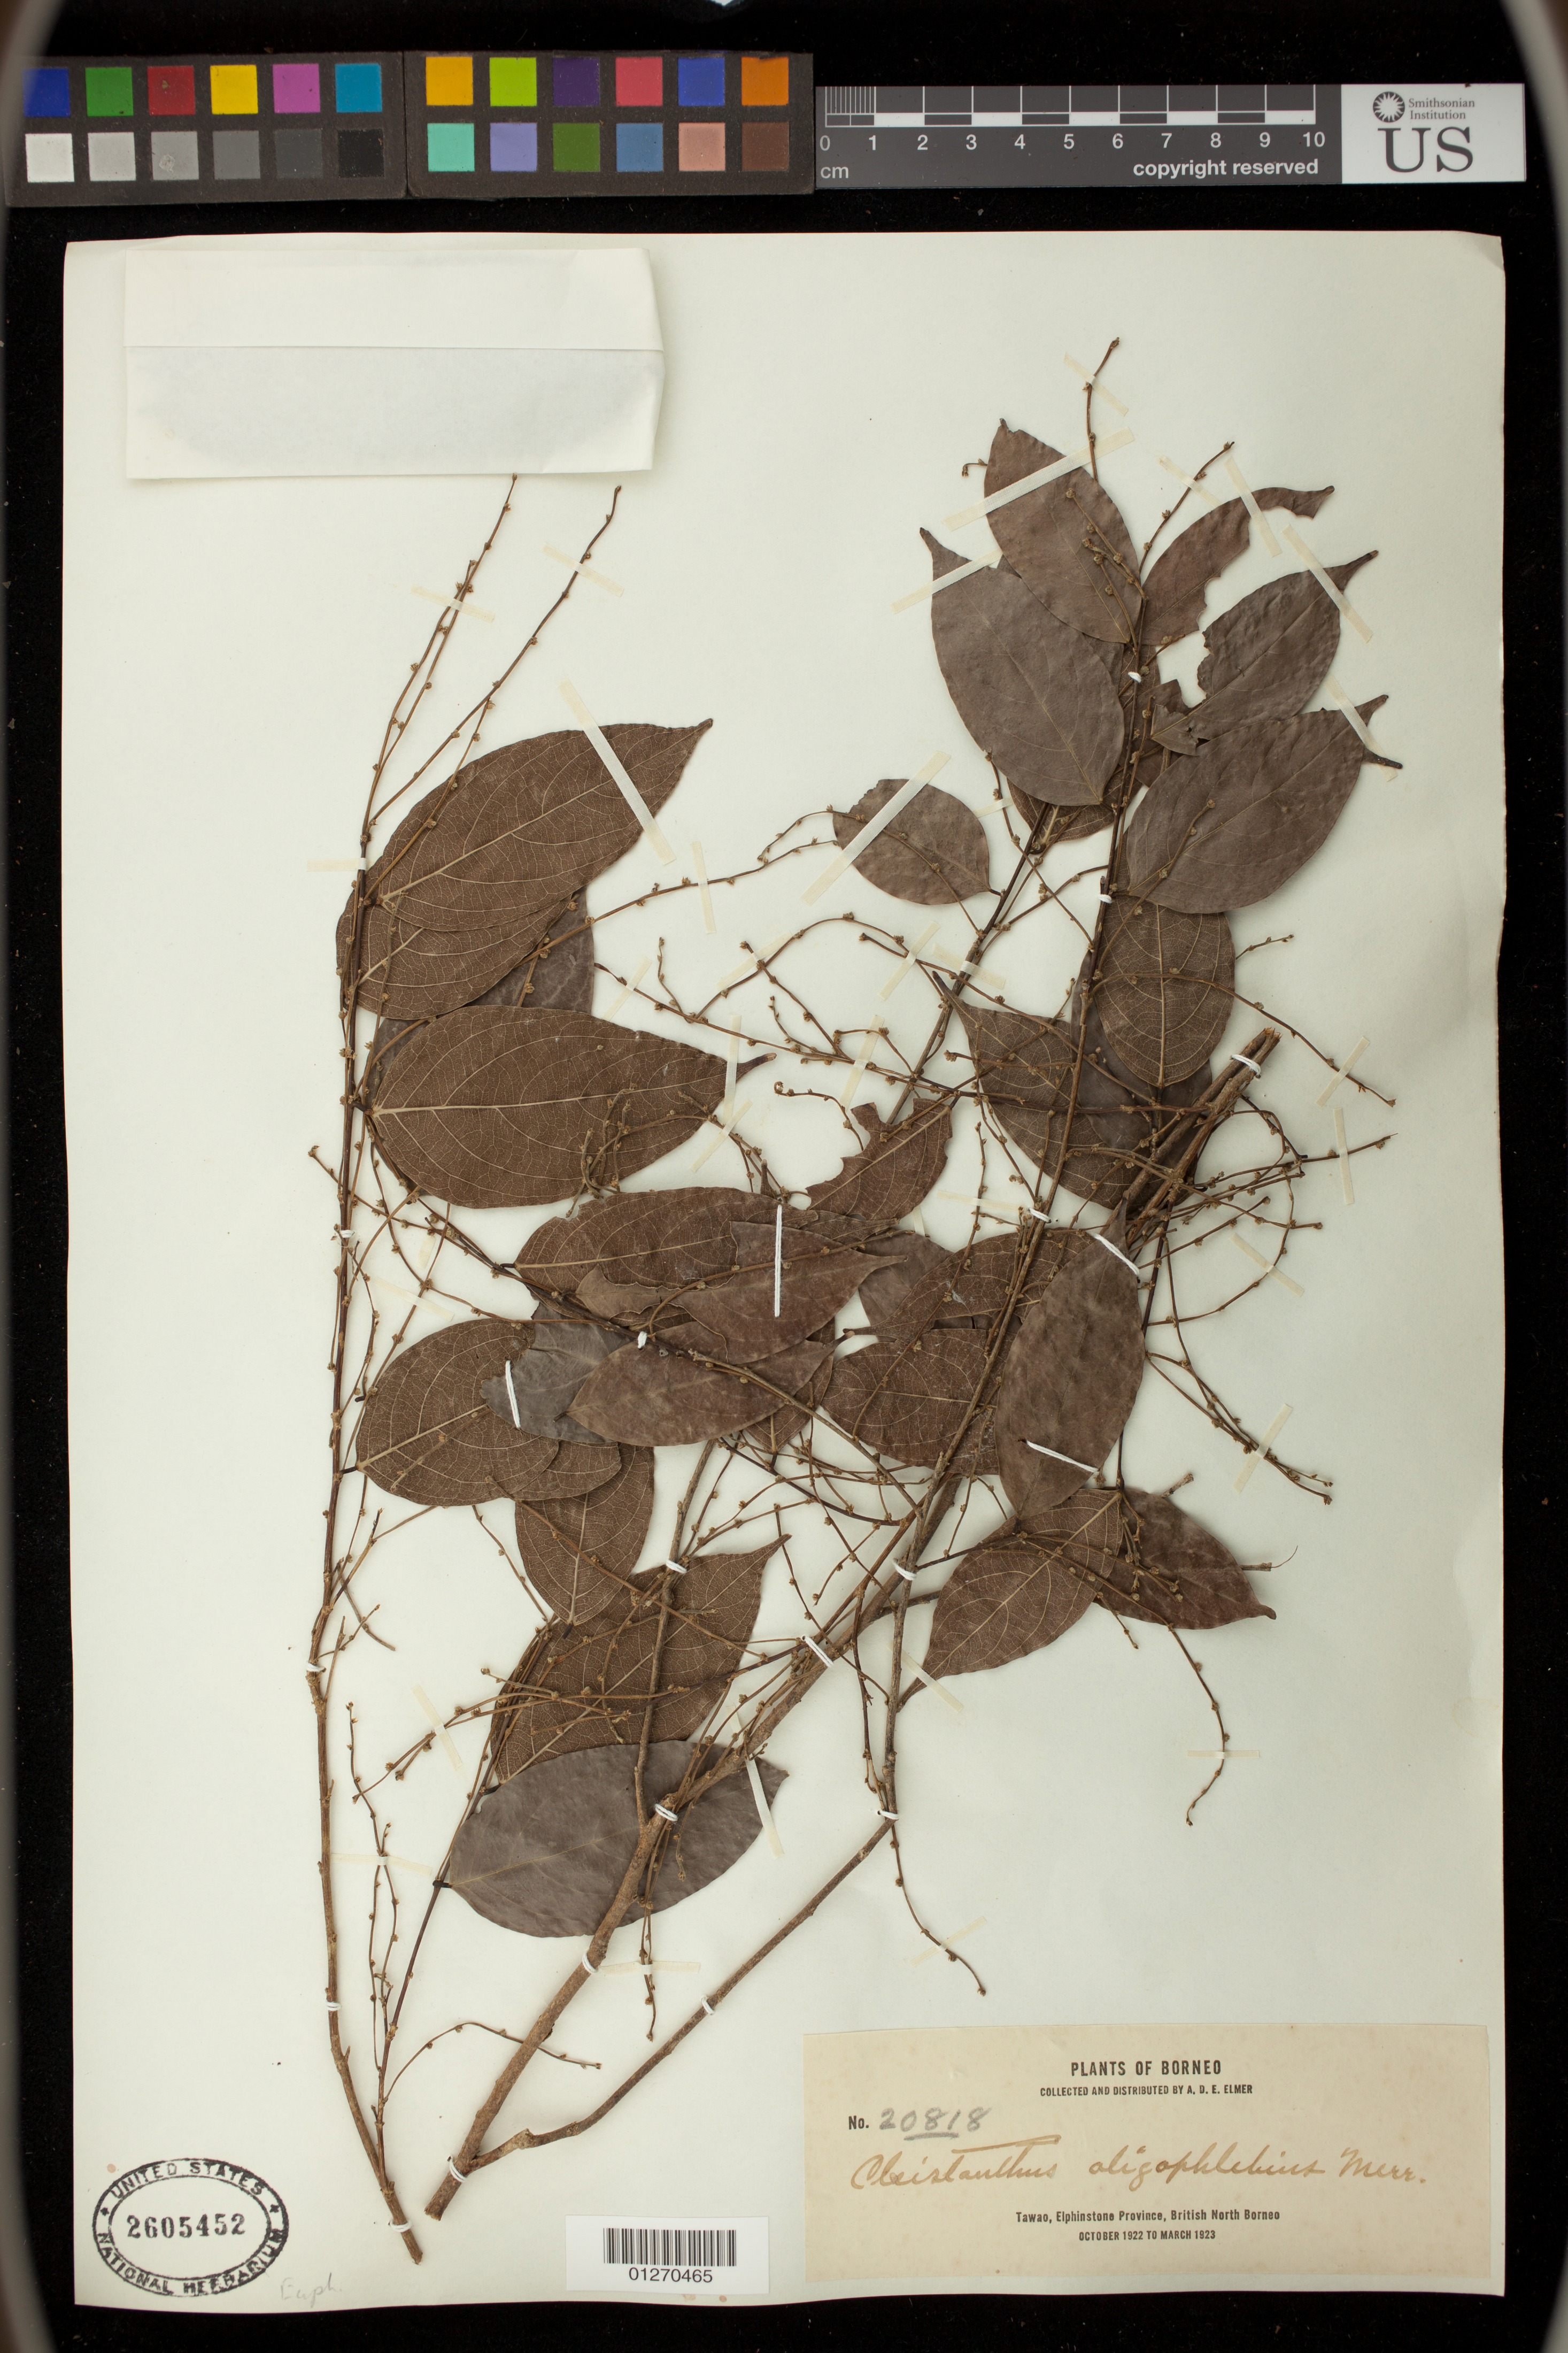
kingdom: Plantae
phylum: Tracheophyta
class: Magnoliopsida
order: Malpighiales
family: Phyllanthaceae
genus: Cleistanthus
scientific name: Cleistanthus oligophlebius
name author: Merr.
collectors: A. D. E. Elmer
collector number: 20818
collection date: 1922-10-01/1923-03-31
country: Malaysia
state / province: Sabah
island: Borneo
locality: Tawao, Elphinstone Province, British North Borneo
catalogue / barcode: US 2605452